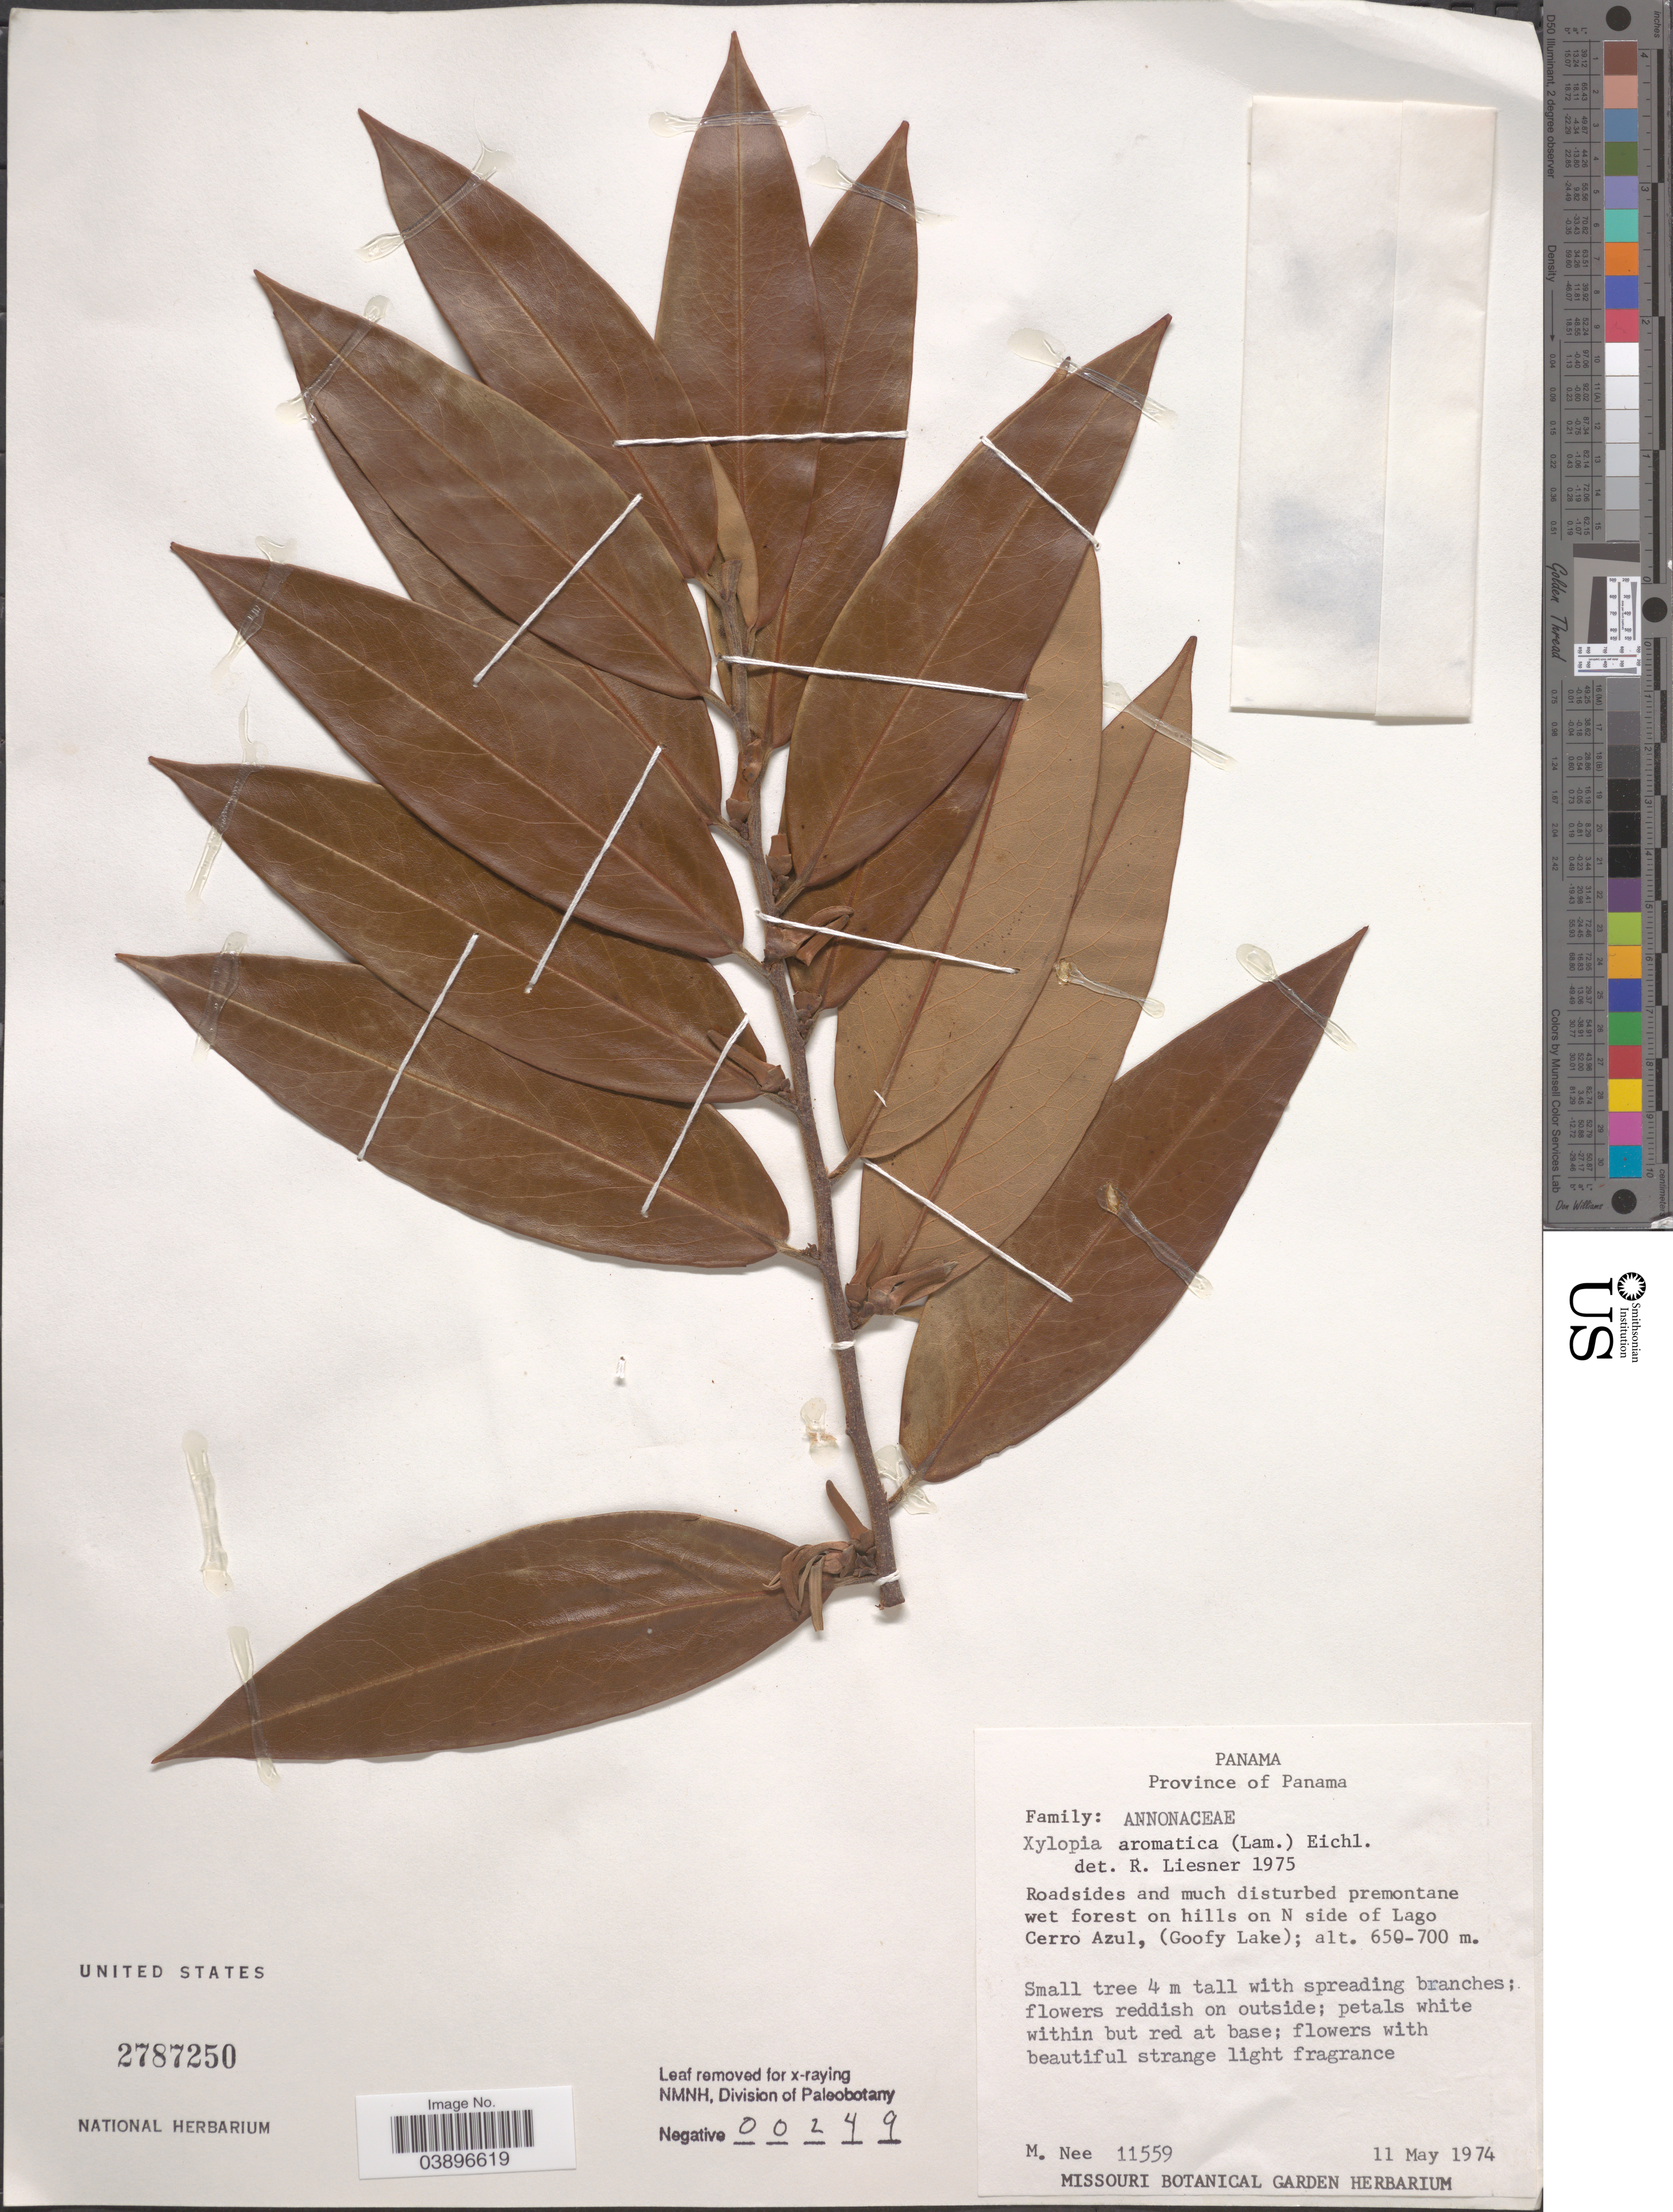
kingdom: Plantae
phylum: Tracheophyta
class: Magnoliopsida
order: Magnoliales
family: Annonaceae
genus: Xylopia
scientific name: Xylopia aromatica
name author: (Lam.) Mart.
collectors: M. Nee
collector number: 11559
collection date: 1974-05-11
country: Panama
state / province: Panamá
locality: Roadsides and much disturbed premontane wet forest on hills on N side of Lago Cerro Azul, (Goofy Lake).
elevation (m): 650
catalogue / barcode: US 2787250